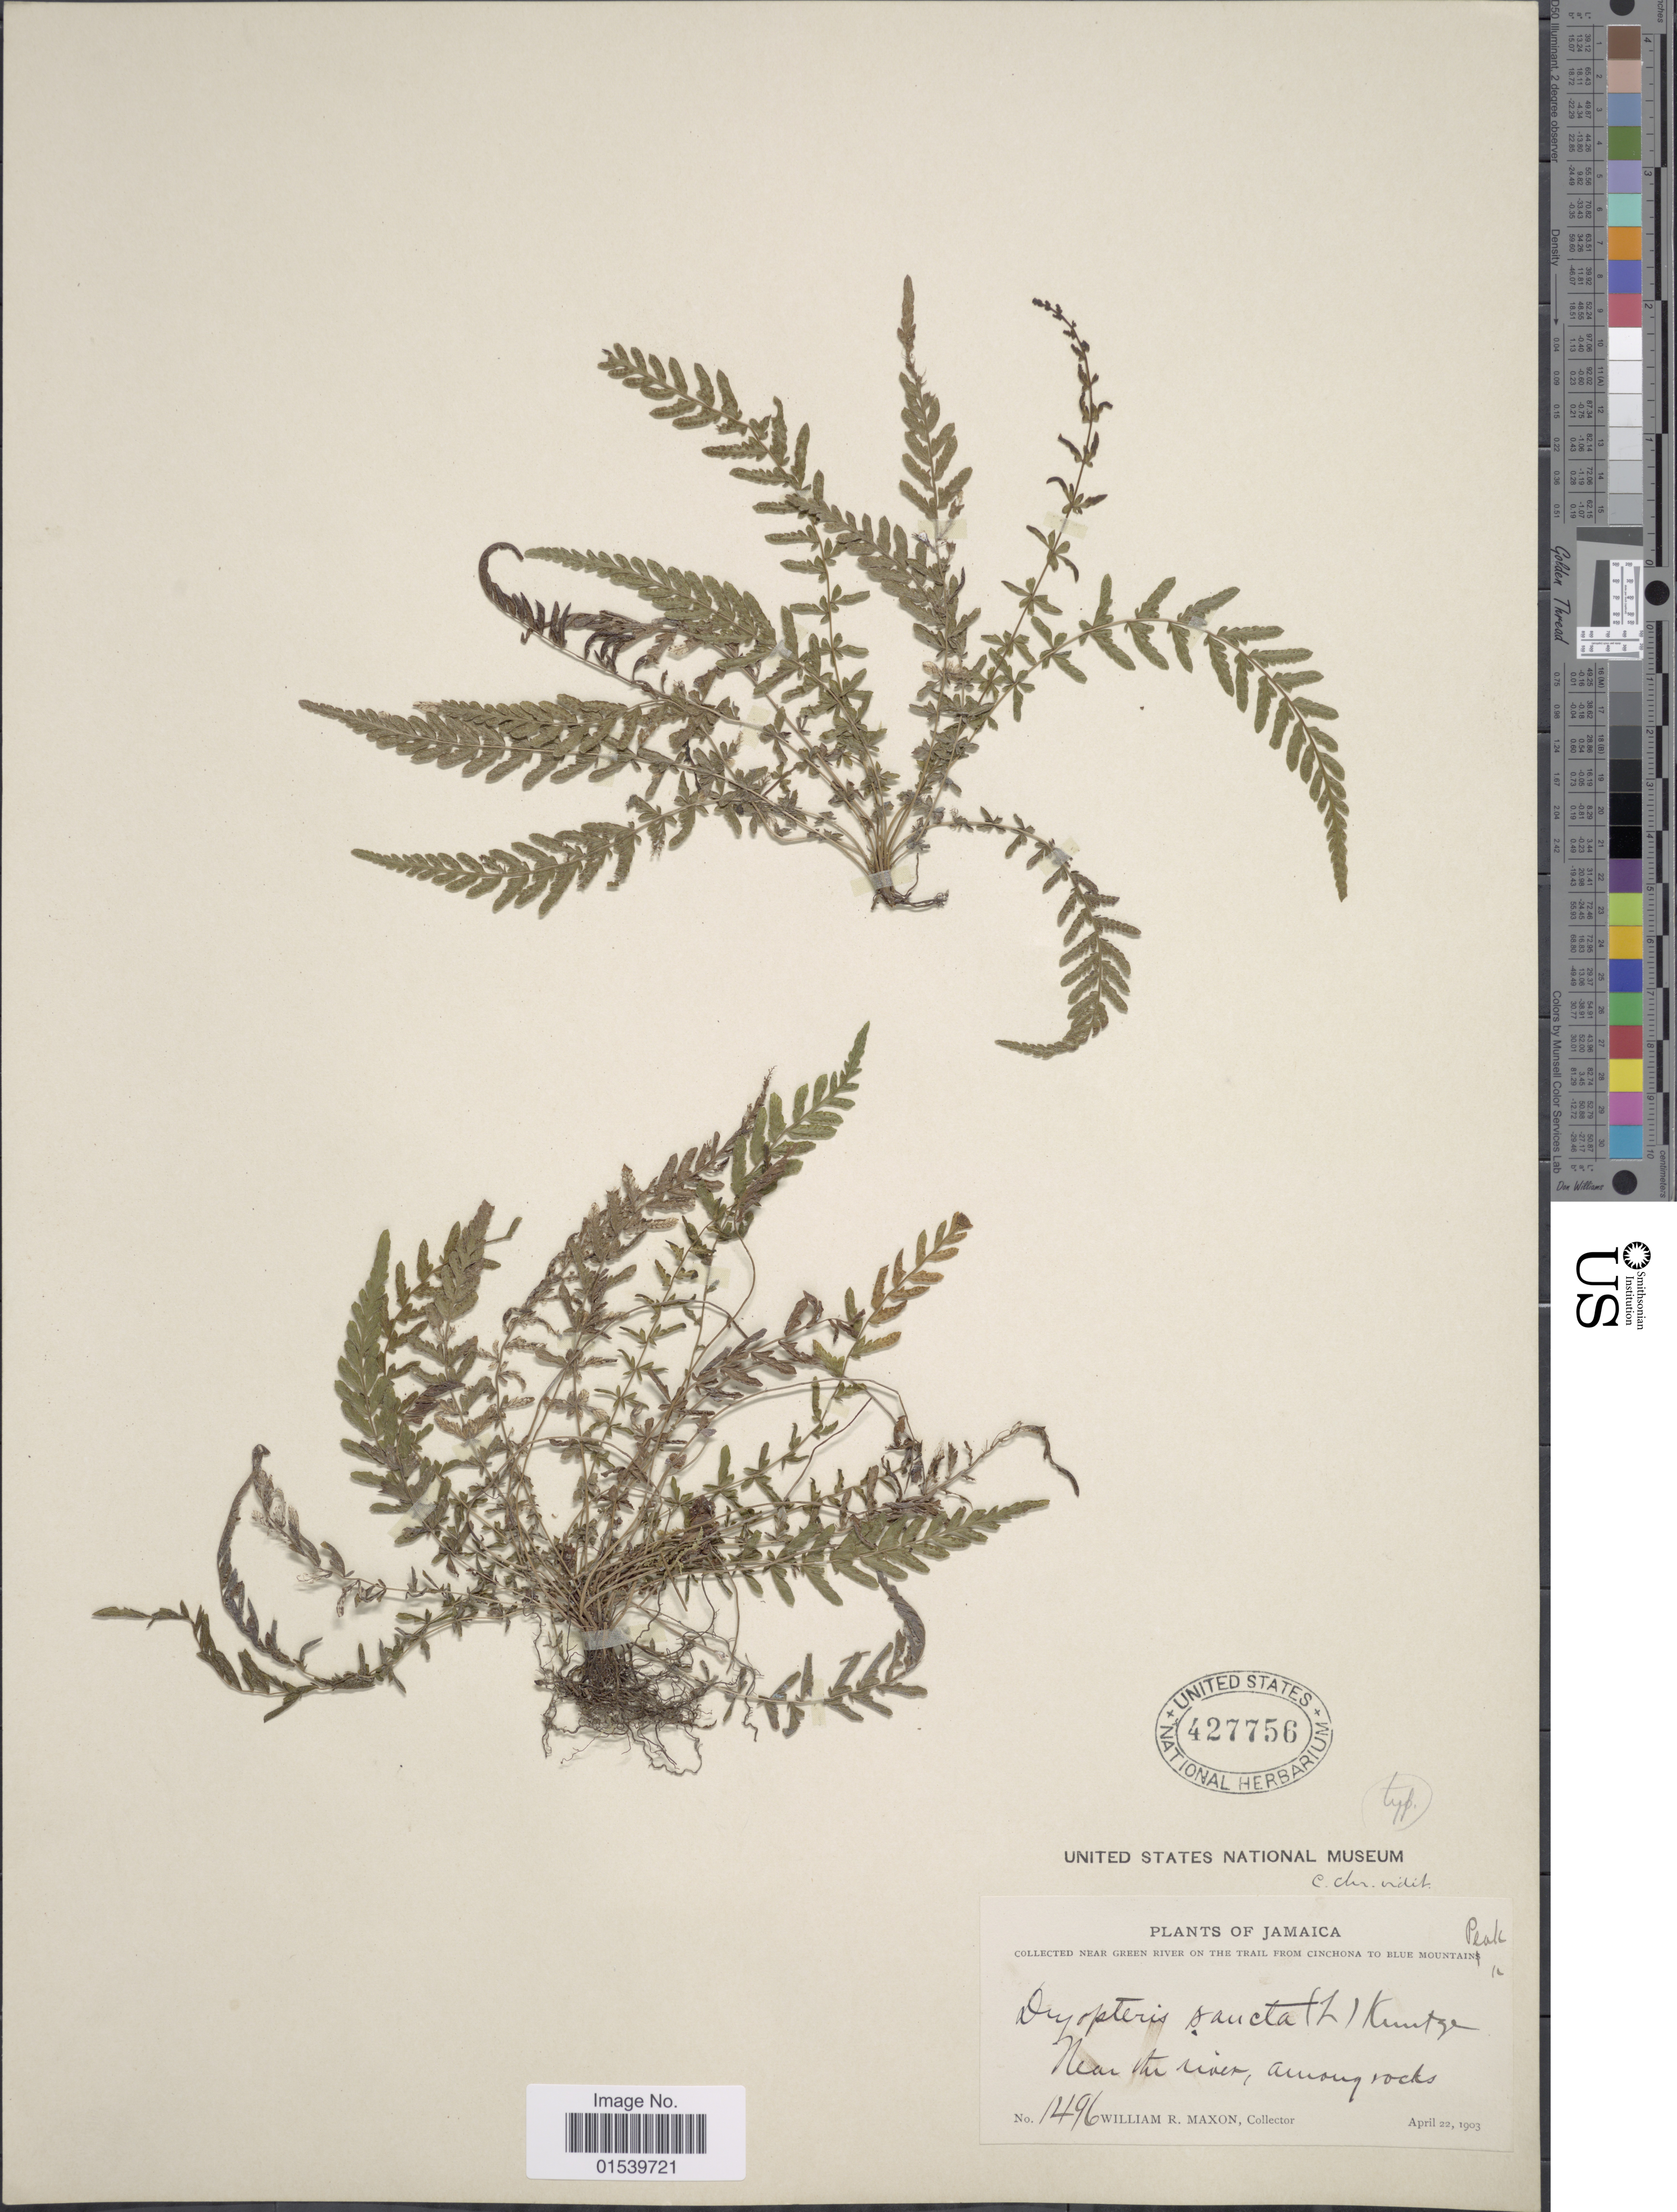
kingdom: Plantae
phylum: Tracheophyta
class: Polypodiopsida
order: Polypodiales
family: Thelypteridaceae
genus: Amauropelta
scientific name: Amauropelta sancta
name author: (L.) Pic. Serm.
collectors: W. R. Maxon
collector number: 1496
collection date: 1903-04-22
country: Jamaica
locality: Near Green River on the TRail from Cinchona to blue Mountain Peak, Near the river, among rocks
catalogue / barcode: US 427756